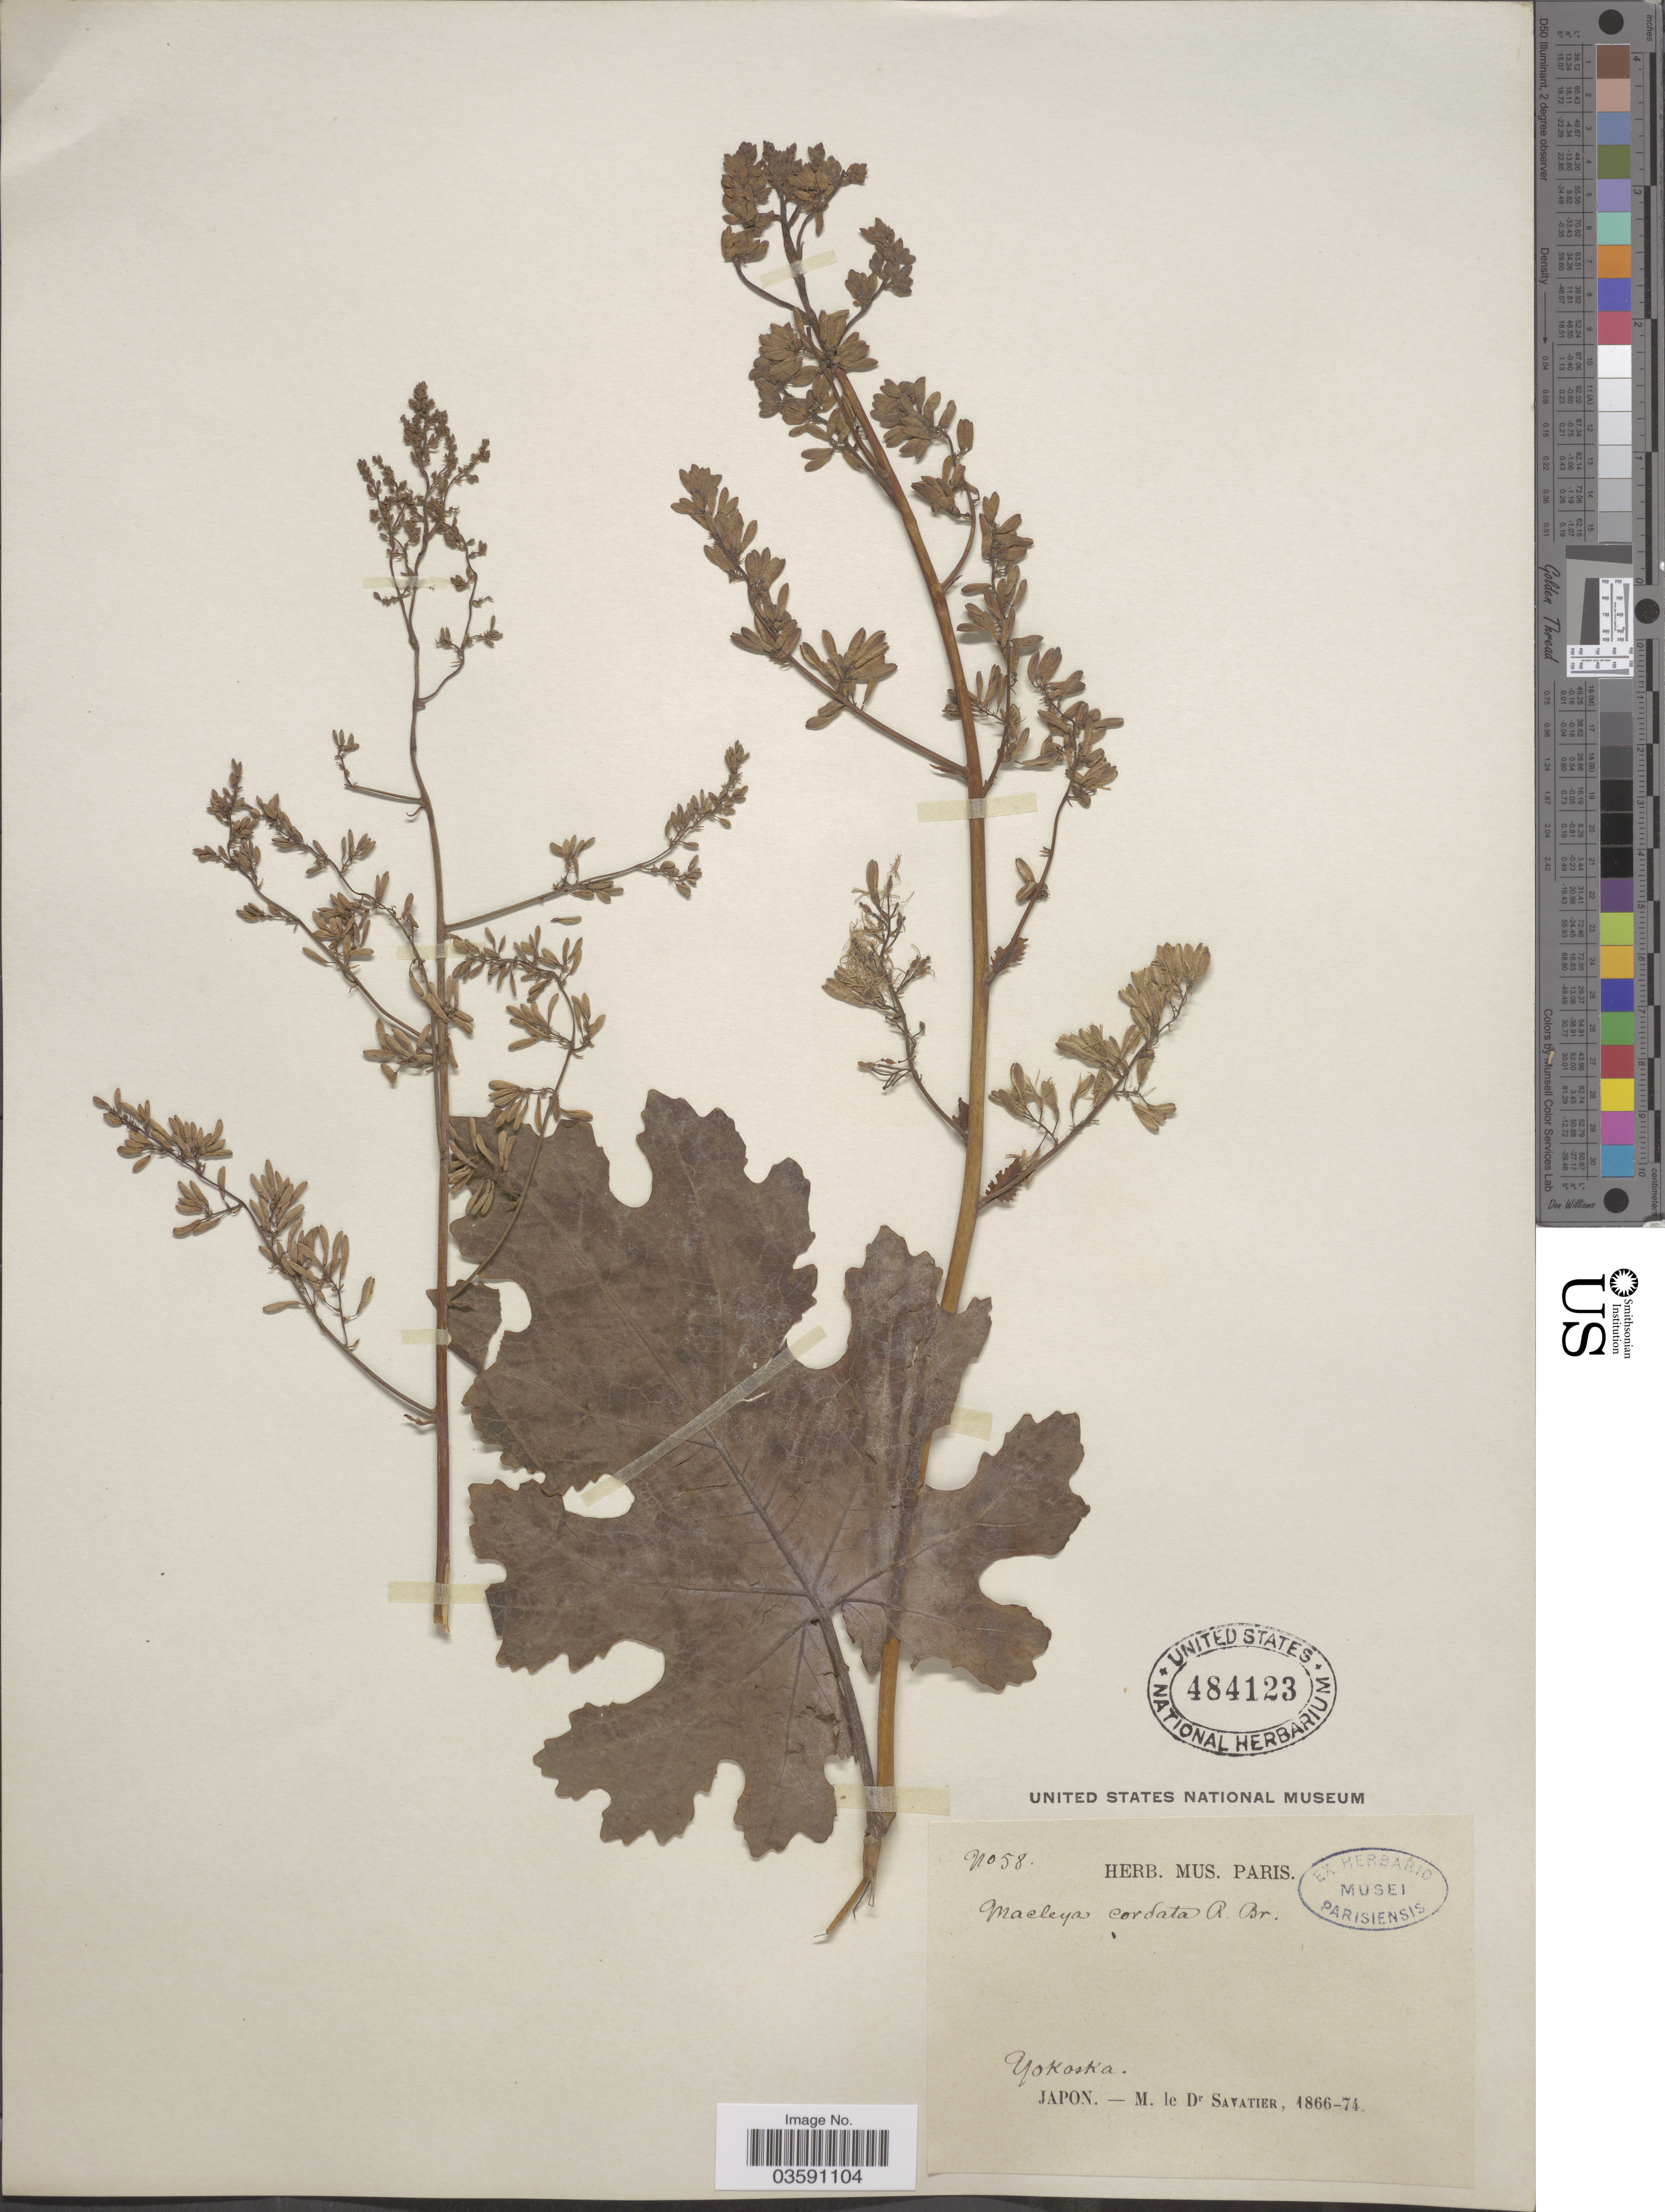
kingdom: Plantae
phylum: Tracheophyta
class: Magnoliopsida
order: Ranunculales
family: Papaveraceae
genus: Macleaya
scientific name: Macleaya cordata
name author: (Willd.) R. Br.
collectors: Savatier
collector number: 58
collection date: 1866/1874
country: Japan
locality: Yokoska.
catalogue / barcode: US 484123